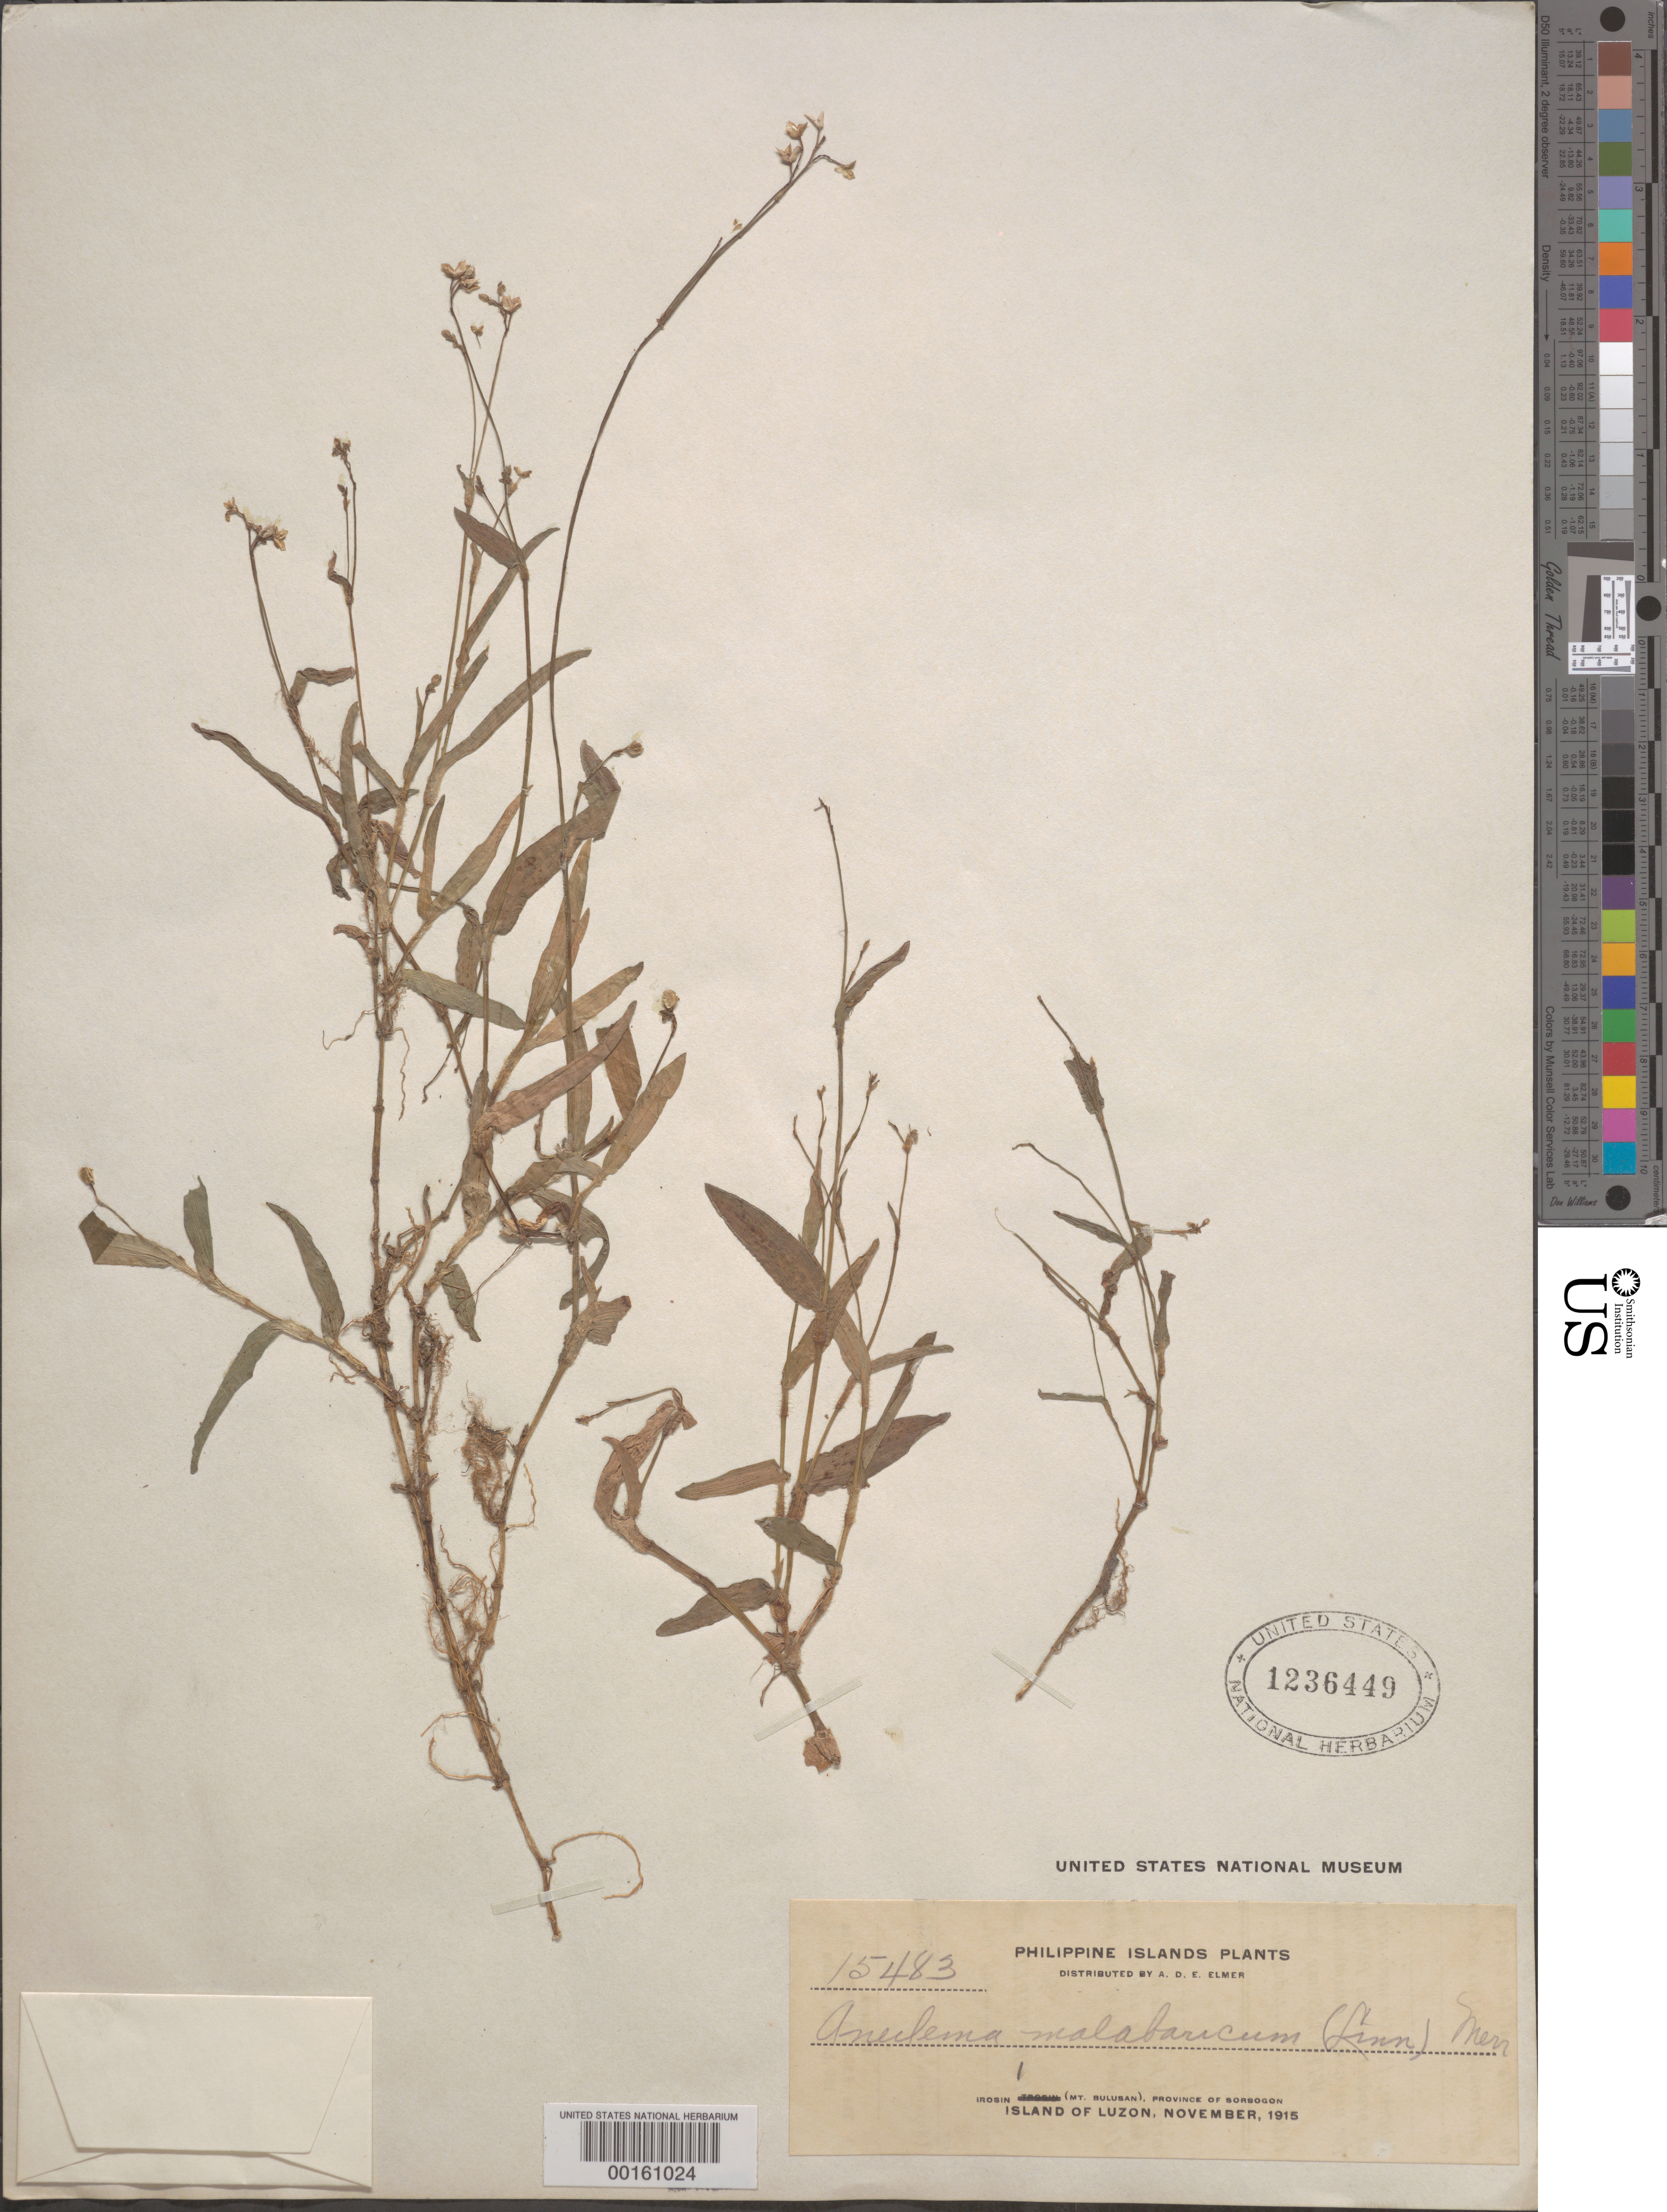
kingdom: Plantae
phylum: Tracheophyta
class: Liliopsida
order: Commelinales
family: Commelinaceae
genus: Murdannia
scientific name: Murdannia nudiflora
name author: (L.) Brenan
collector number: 15483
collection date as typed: Nov 1915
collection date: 1915-11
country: Philippines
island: Luzon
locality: Luzon island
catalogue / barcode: US 1236449